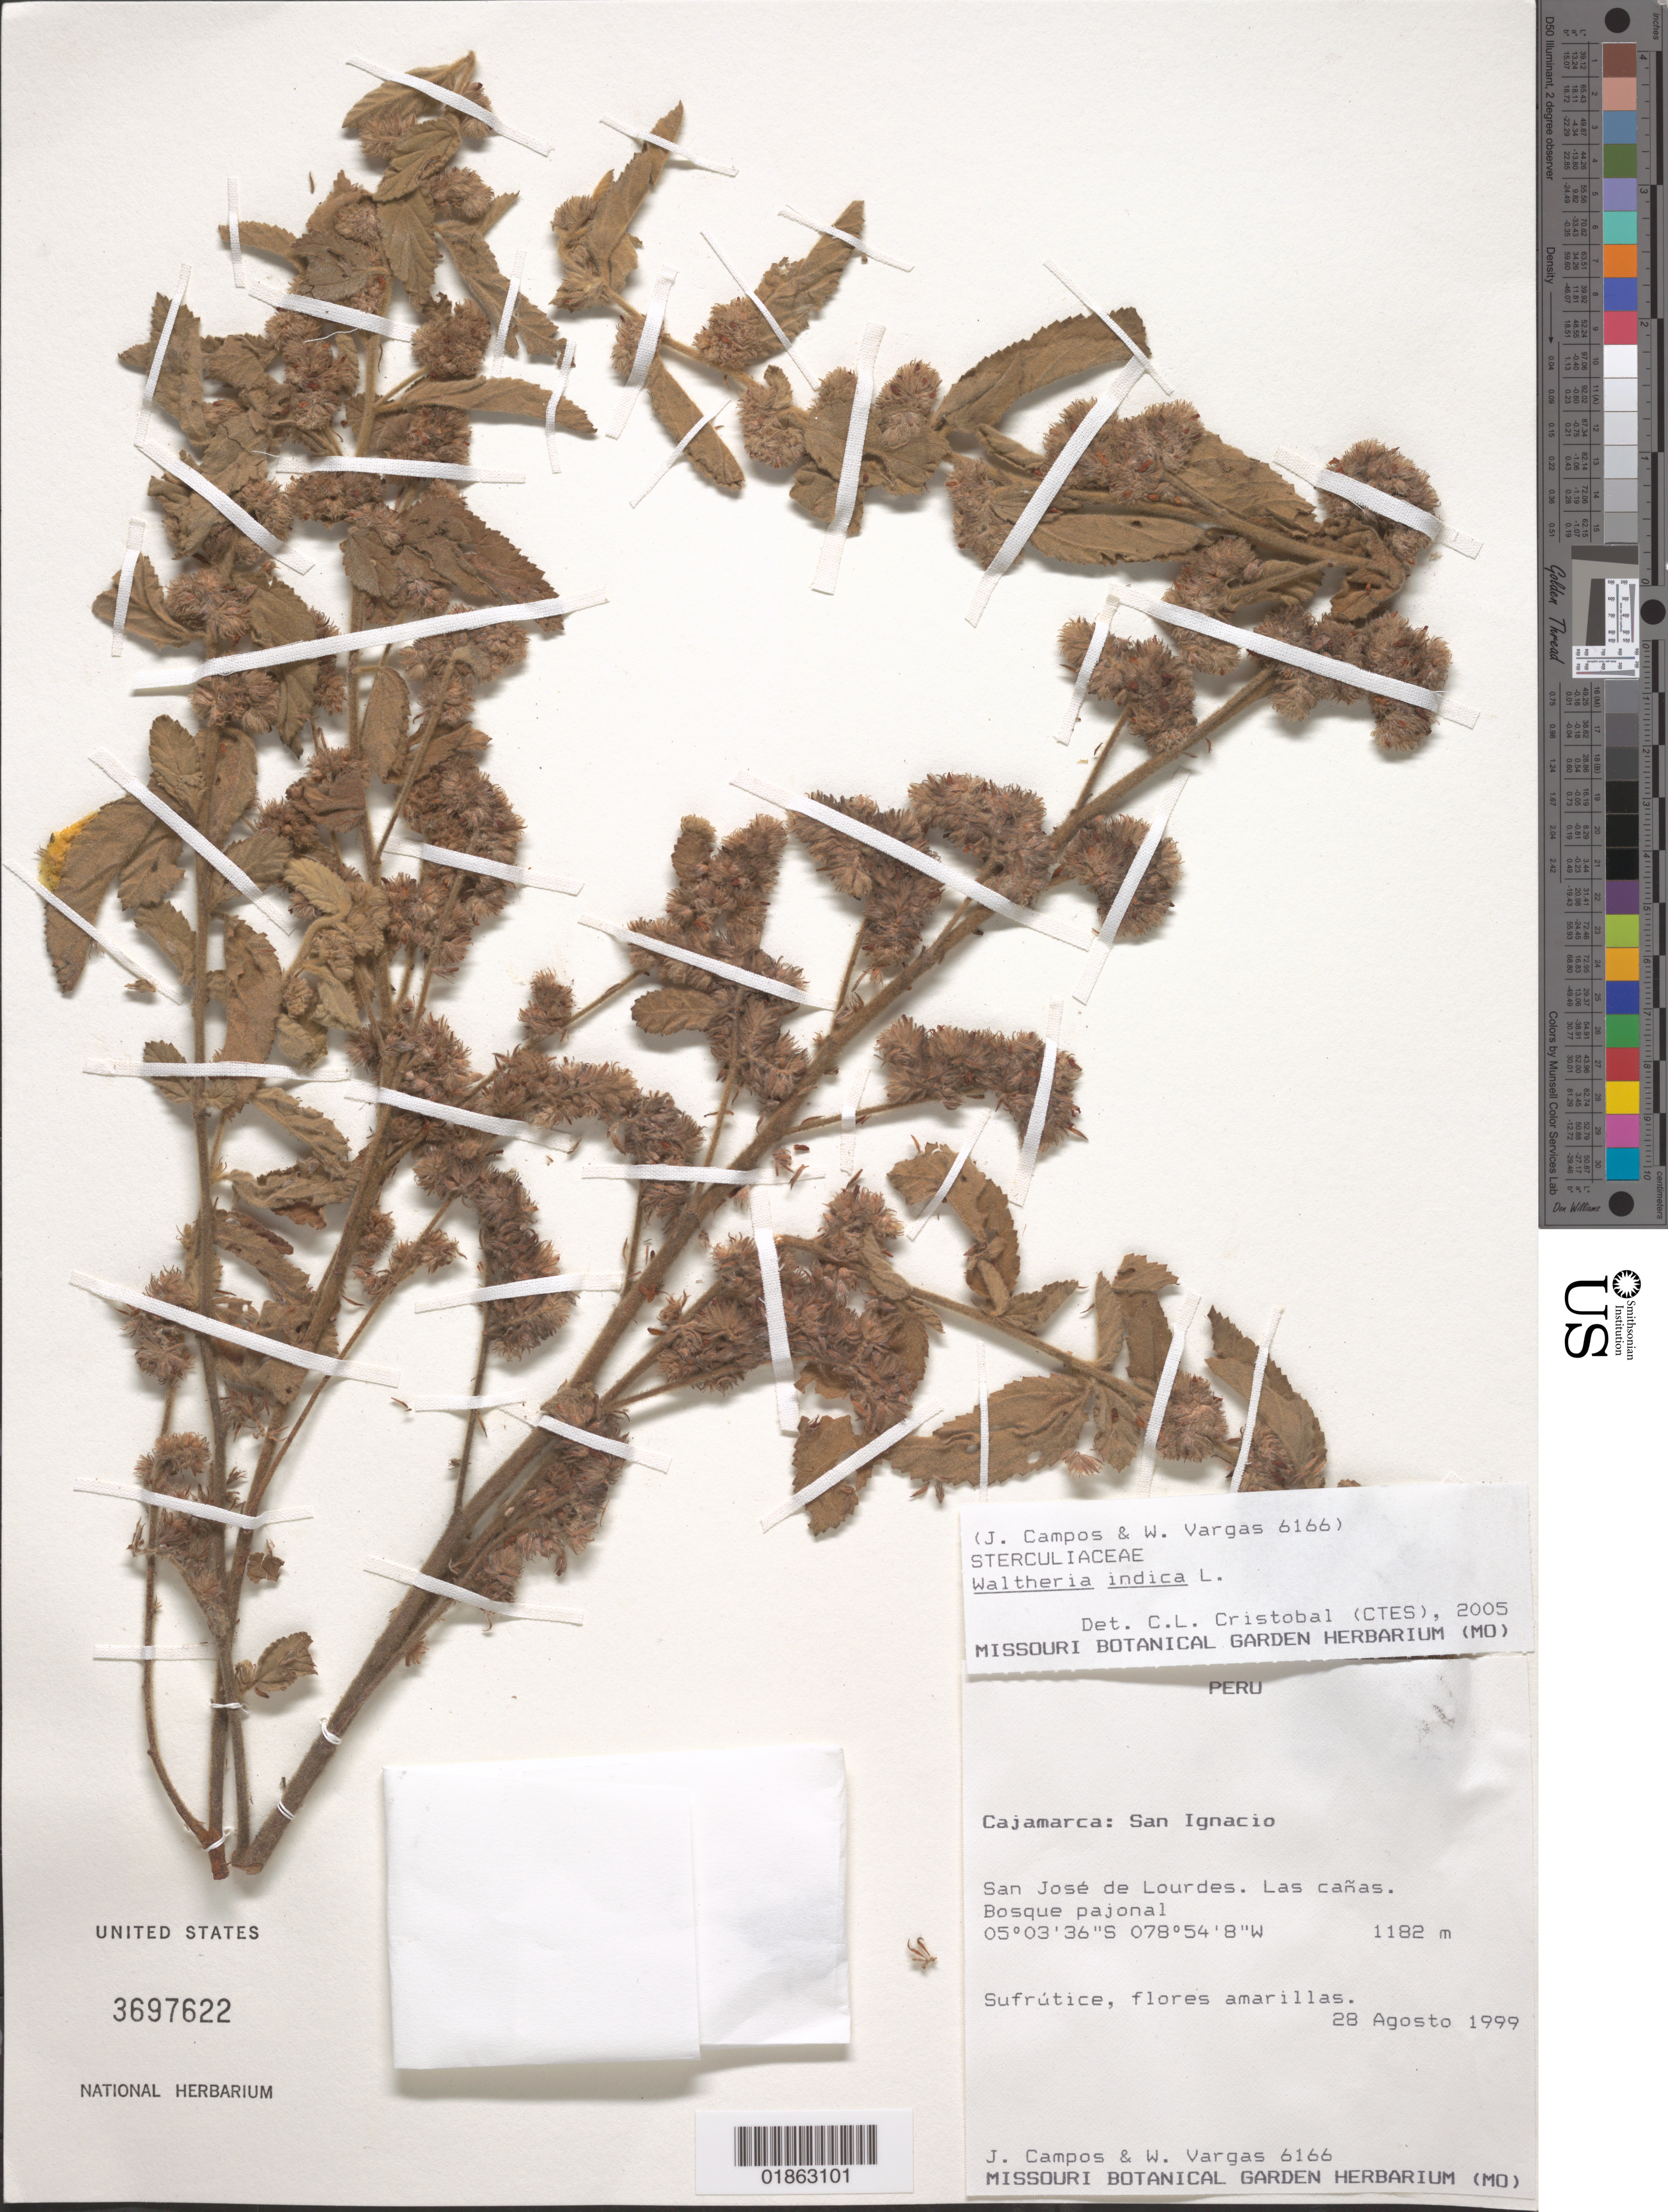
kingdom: Plantae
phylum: Tracheophyta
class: Magnoliopsida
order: Malvales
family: Malvaceae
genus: Waltheria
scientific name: Waltheria indica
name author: L.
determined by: Cristóbal, C. L.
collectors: J. Campos & W. Vargas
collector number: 6166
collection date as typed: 28 Agosto 1999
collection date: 1999-08-28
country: Peru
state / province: Cajamarca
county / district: San Ignacio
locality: San José de Lourdes.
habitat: Bosque pajonal.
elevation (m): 1182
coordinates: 05 03 36 S, 78 54 8 W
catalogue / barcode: US 3697622